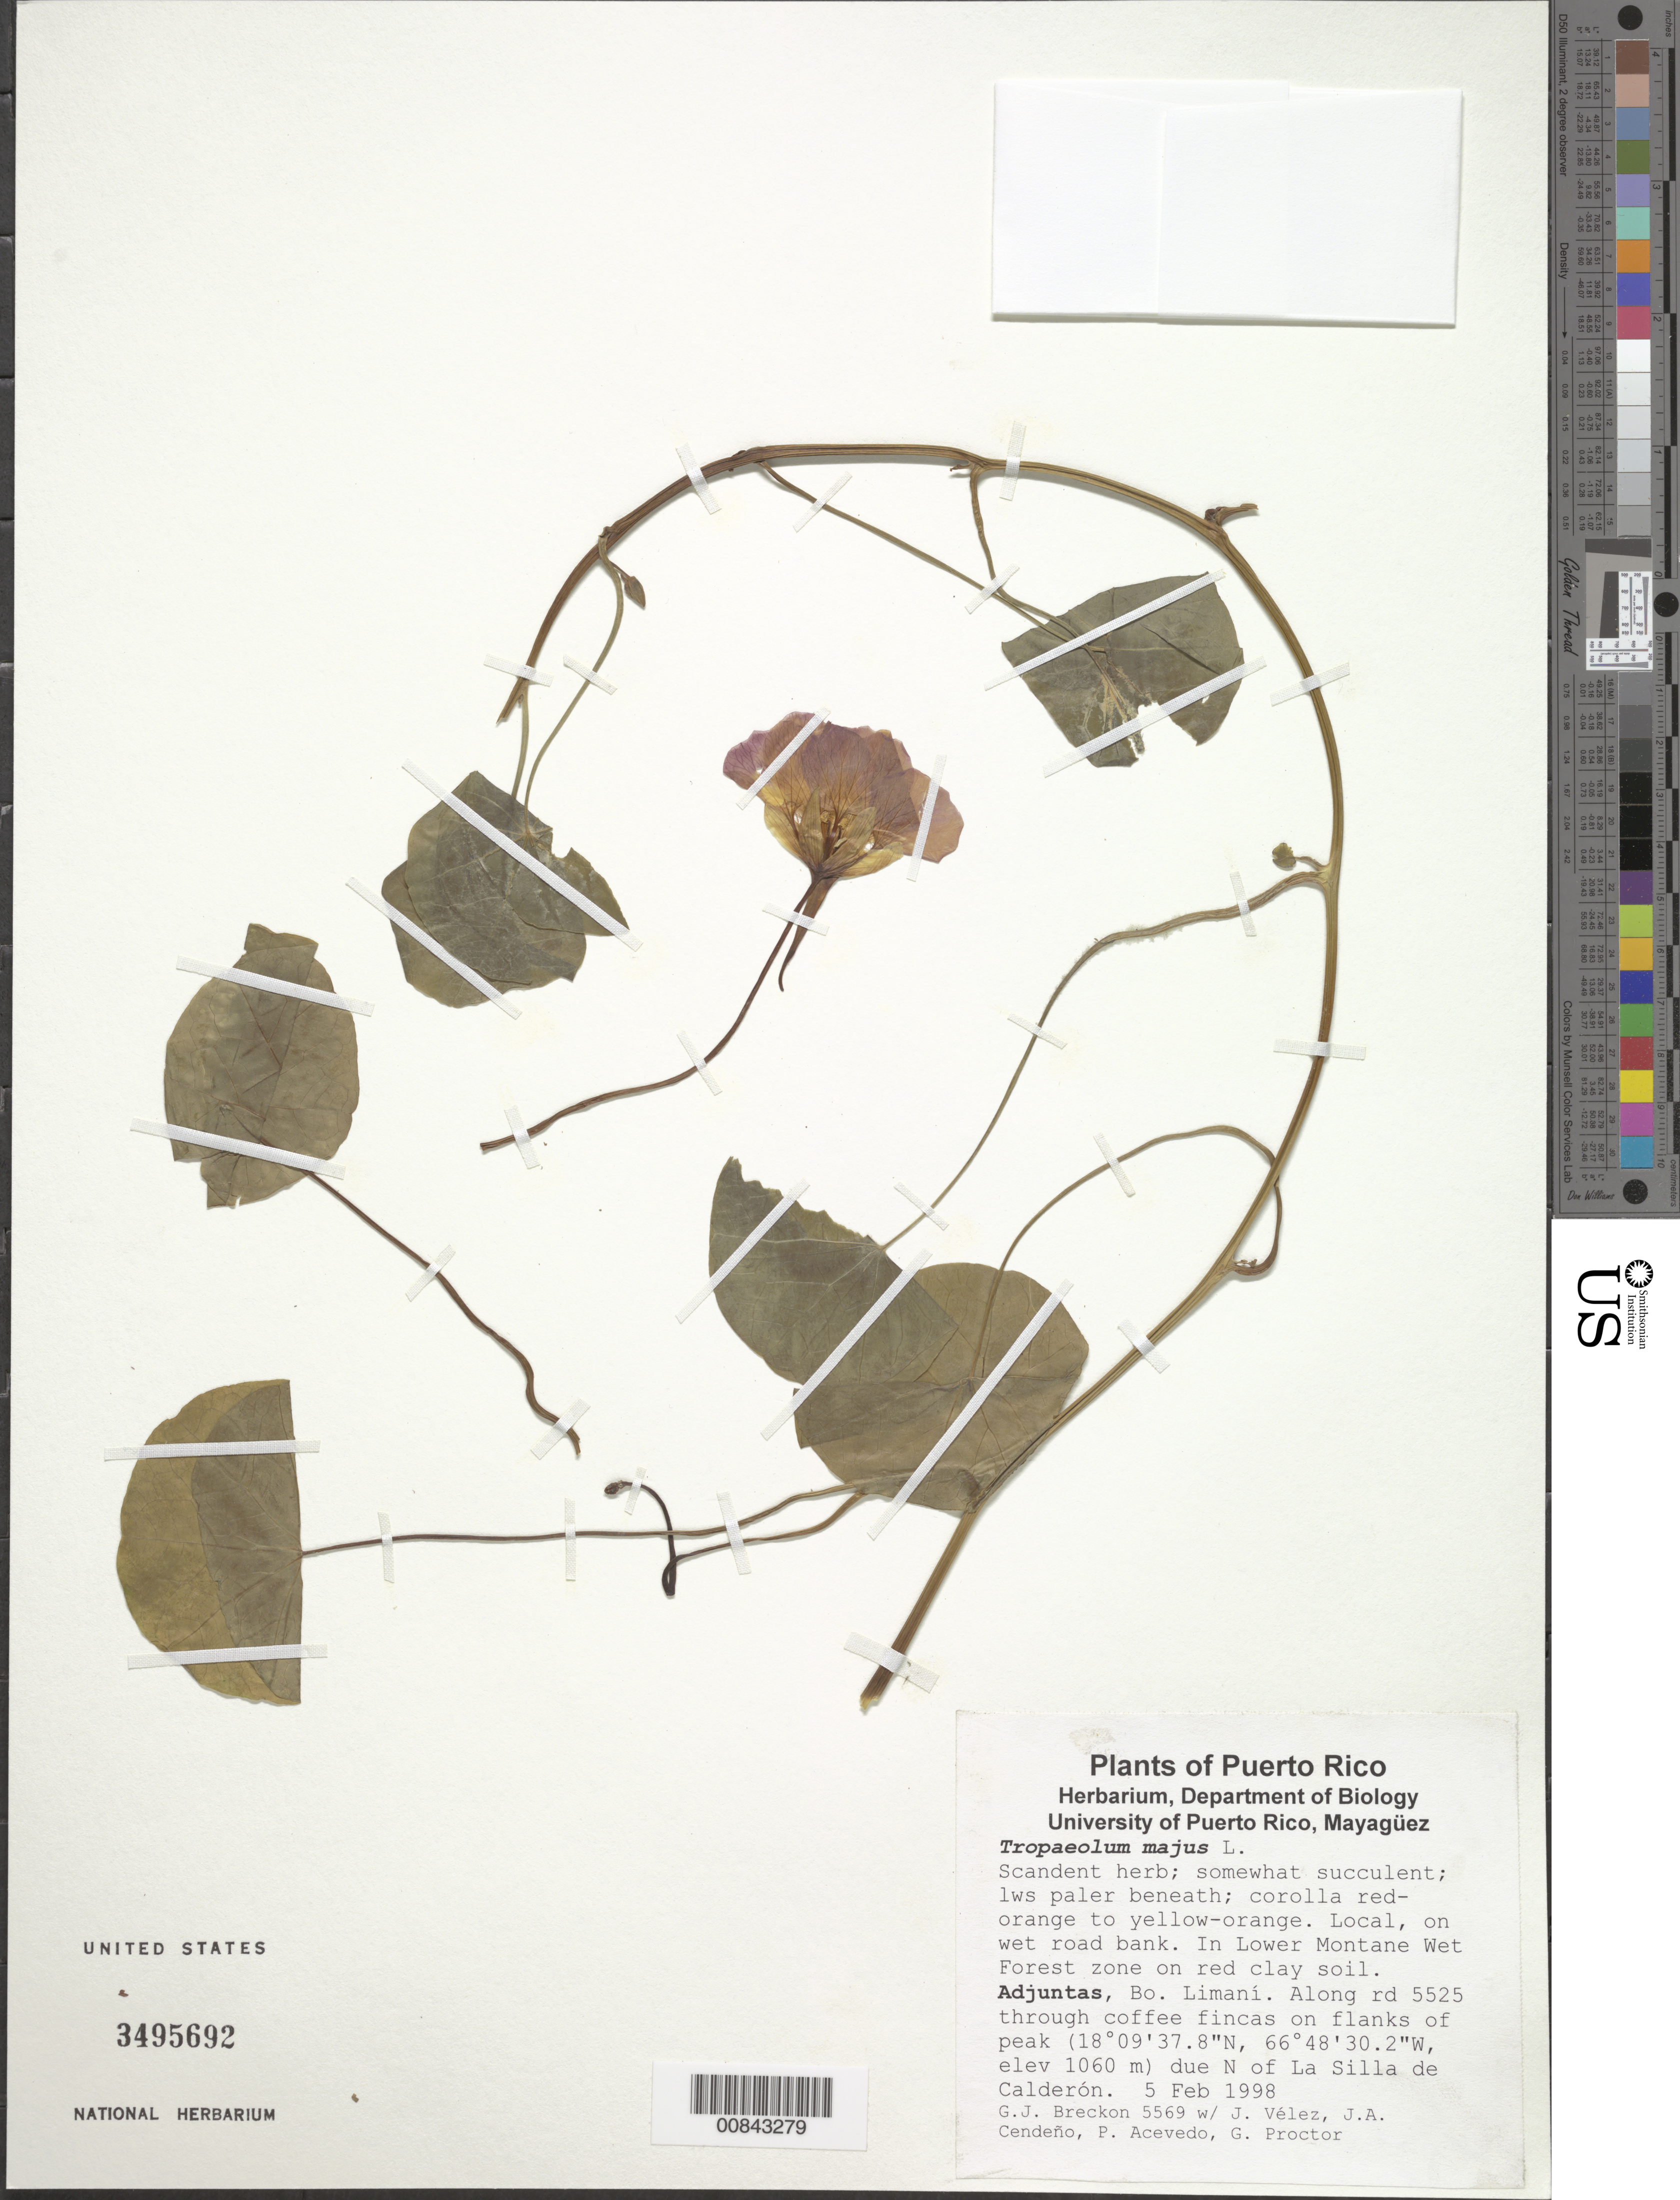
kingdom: Plantae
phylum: Tracheophyta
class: Magnoliopsida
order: Brassicales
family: Tropaeolaceae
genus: Tropaeolum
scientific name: Tropaeolum majus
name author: L.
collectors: G. Breckon, J. Vélez, J. Cendeño, P. Acevedo-Rodr. & G. Proctor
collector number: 5569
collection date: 1998-02-05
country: Puerto Rico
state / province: Adjuntas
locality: Bo. Limaní. Along rd 5525 through coffee fincas on flanks of peak due N of La Silla de Calderón.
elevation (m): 1060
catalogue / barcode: US 3495692